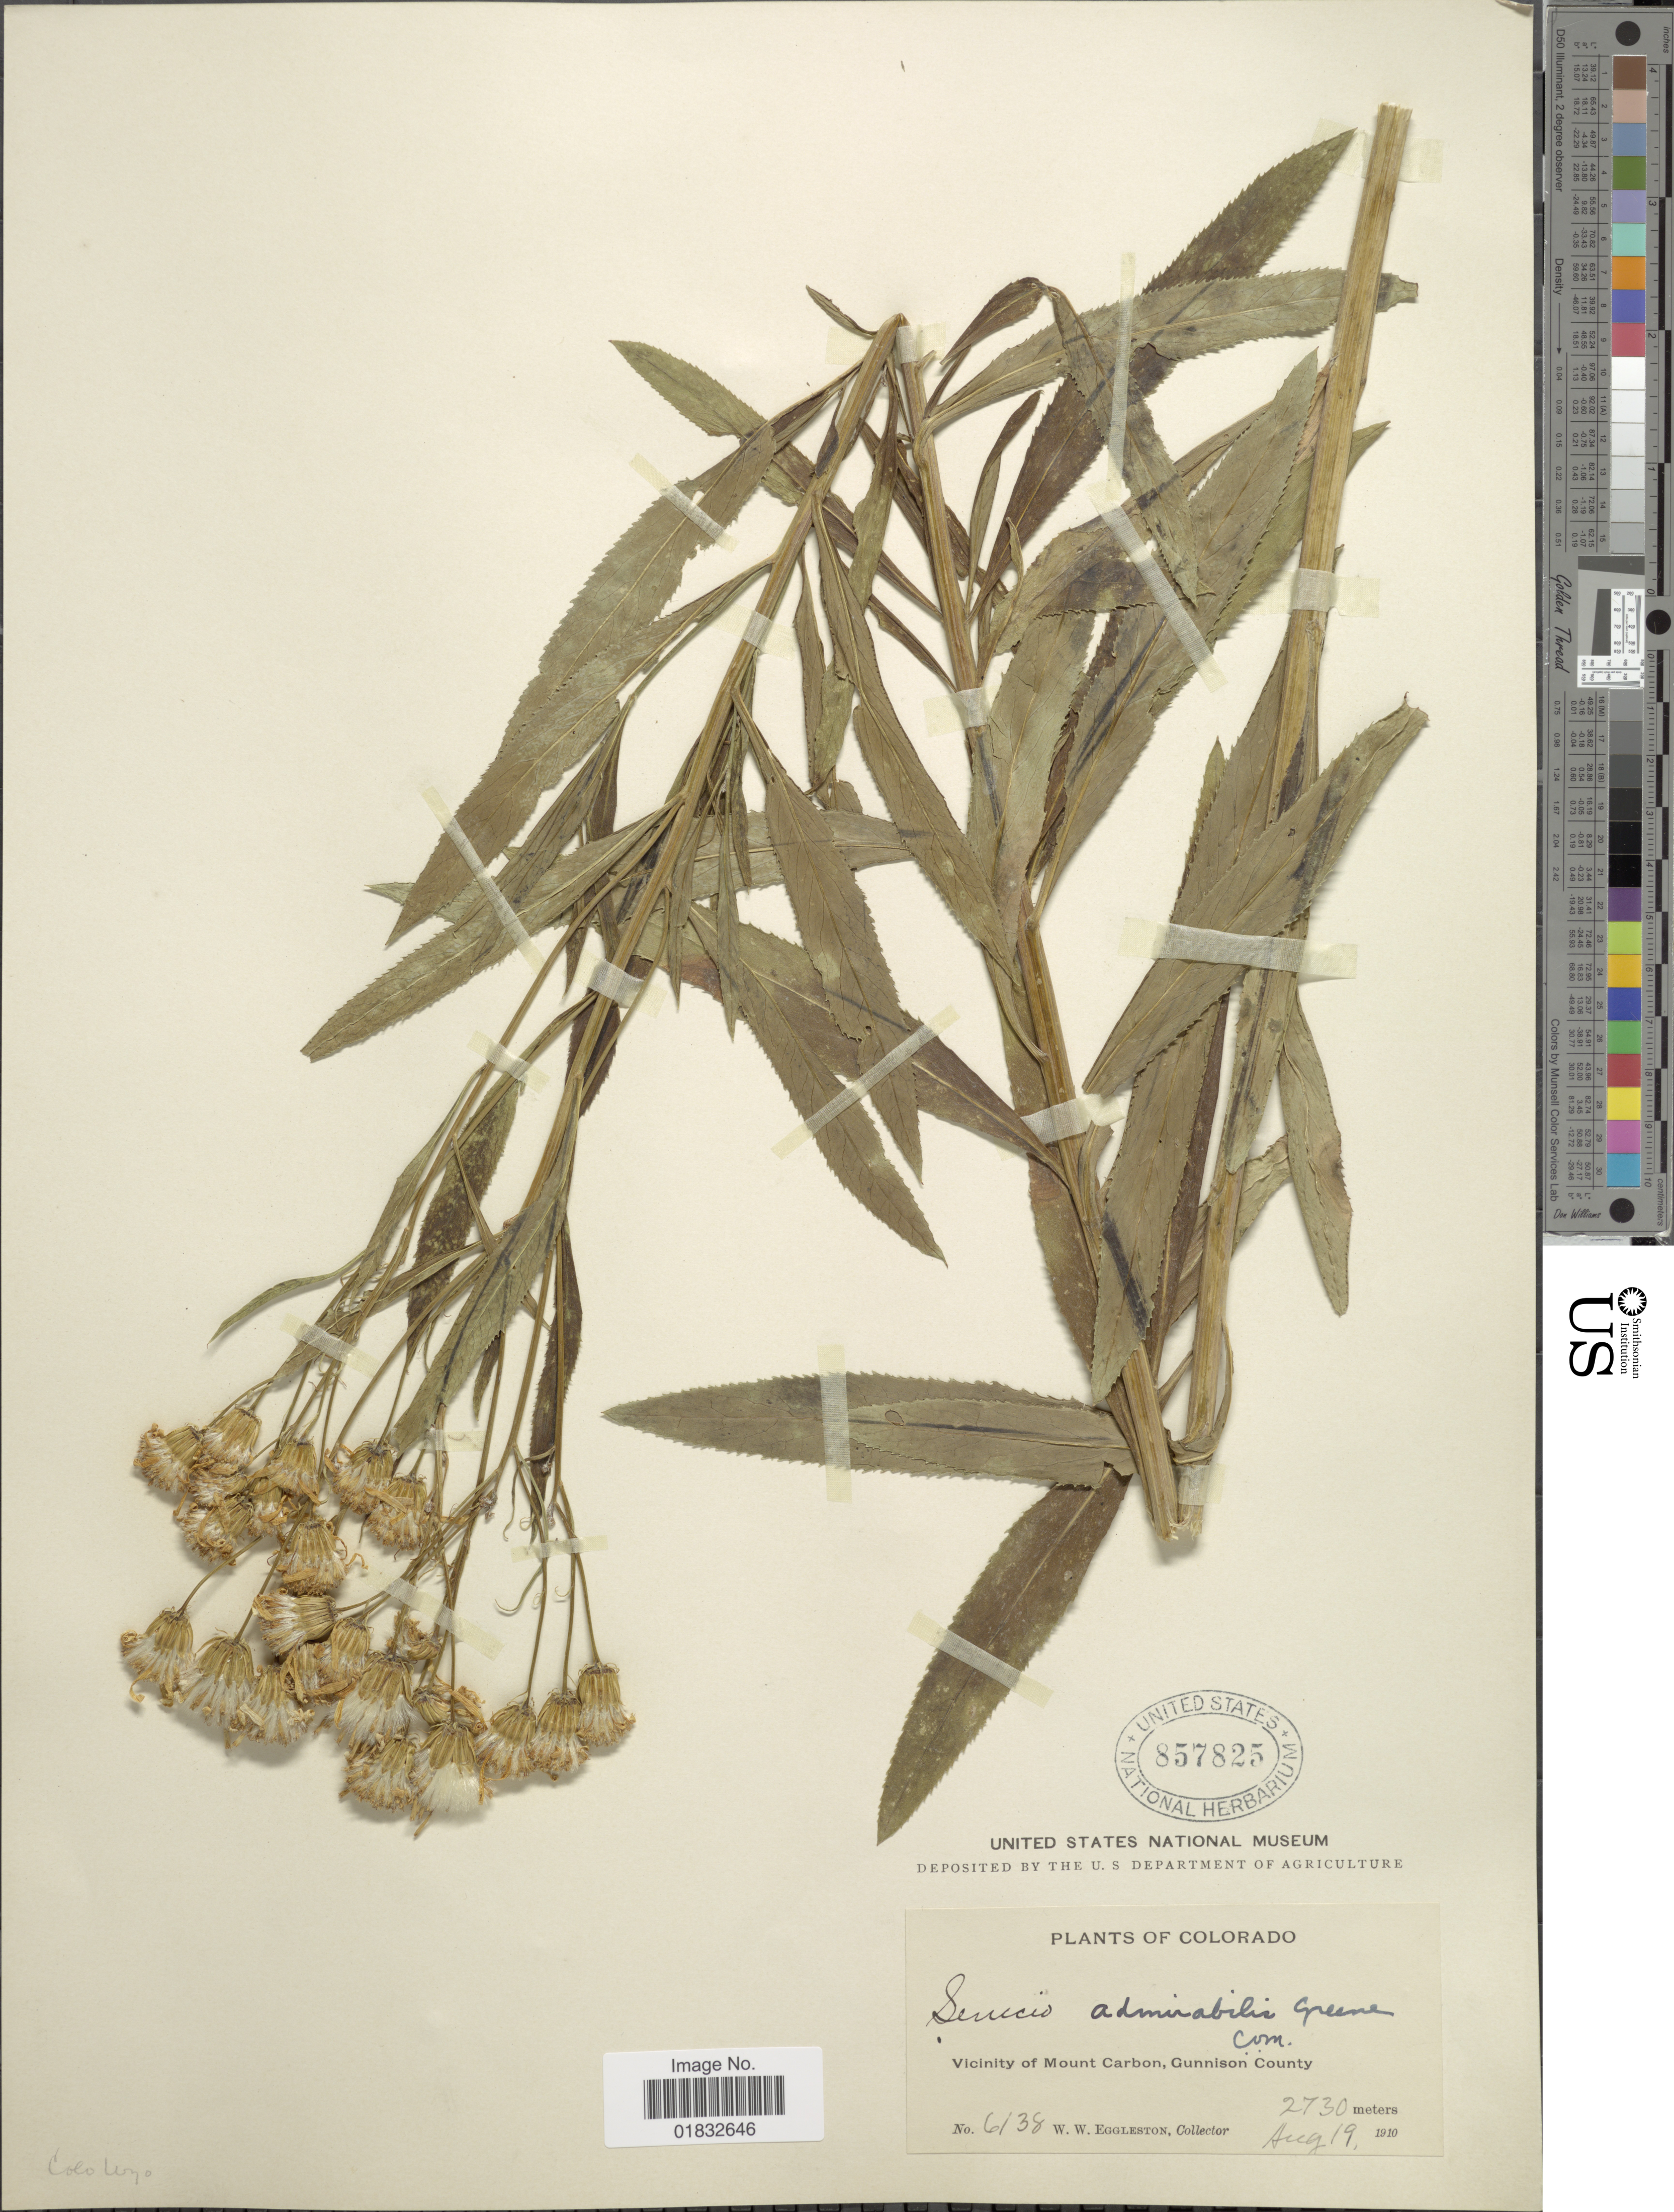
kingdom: Plantae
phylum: Tracheophyta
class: Magnoliopsida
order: Asterales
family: Asteraceae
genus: Senecio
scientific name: Senecio serra var. admirabilis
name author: (Greene) A. Nelson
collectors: W. W. Eggleston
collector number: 6138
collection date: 1910-08-19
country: United States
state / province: Colorado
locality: Vicinity of Mount Carbon, Gunnison County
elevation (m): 2730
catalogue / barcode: US 857825